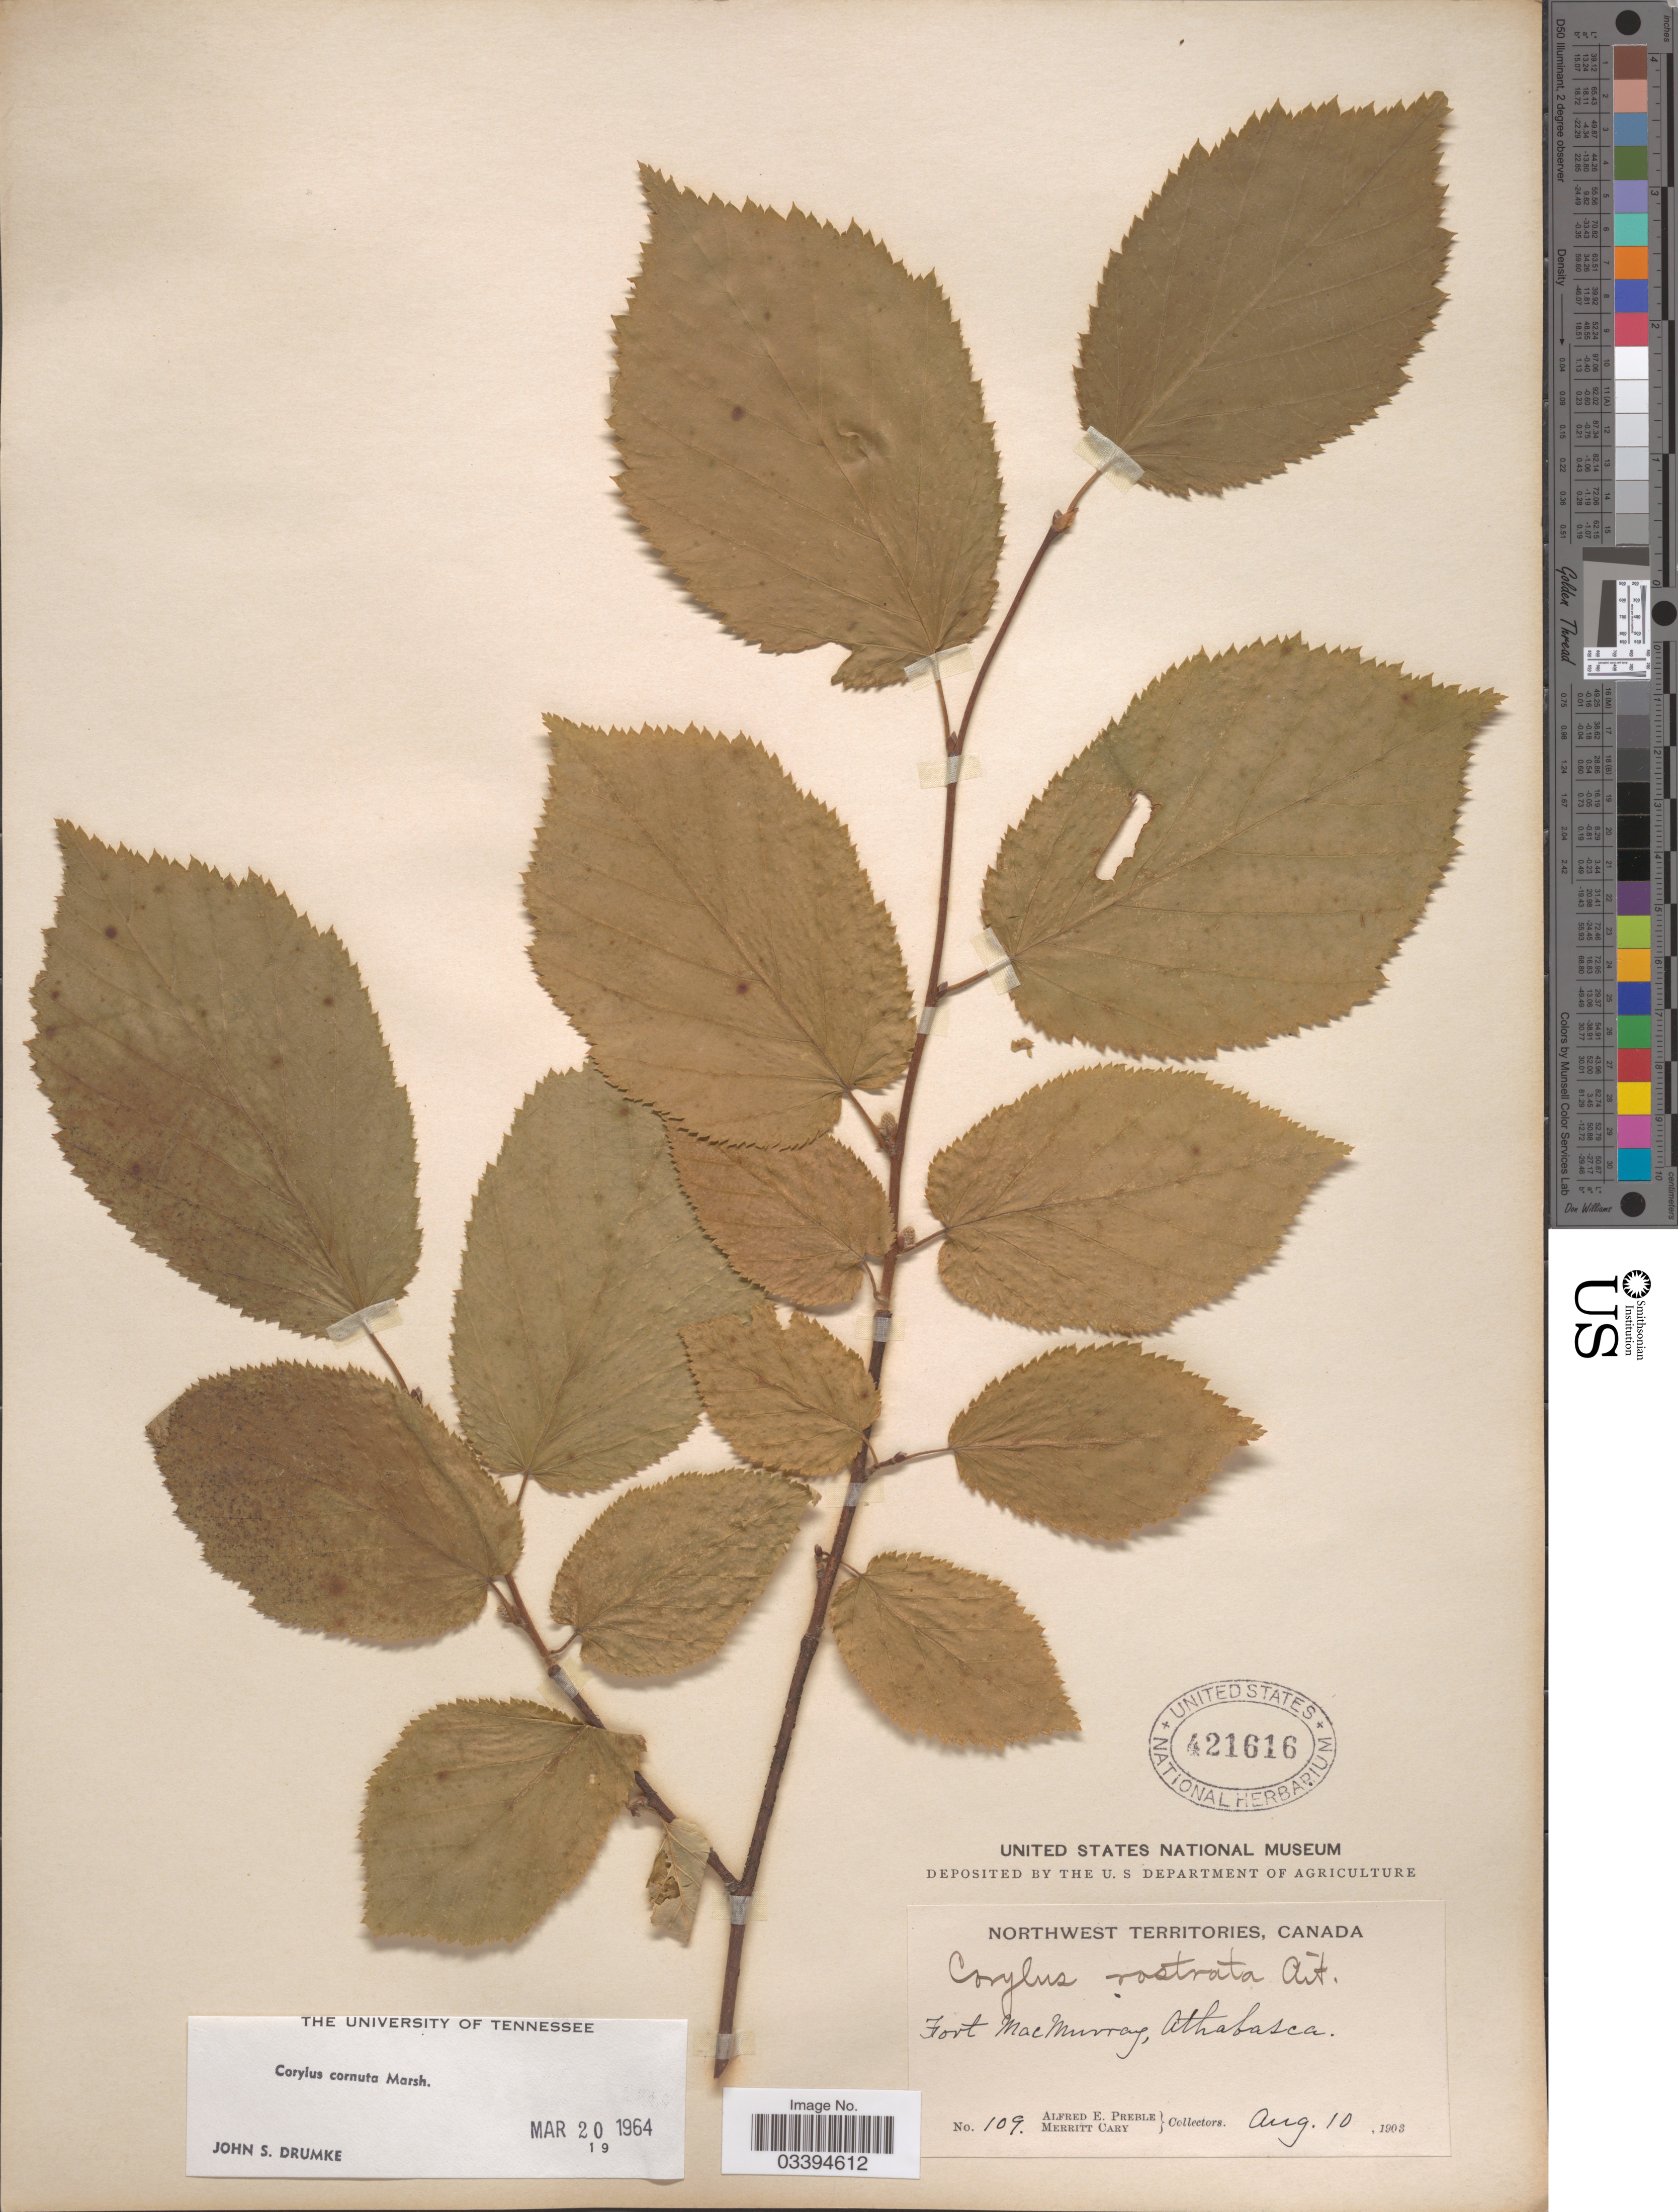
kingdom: Plantae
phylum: Tracheophyta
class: Magnoliopsida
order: Fagales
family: Betulaceae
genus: Corylus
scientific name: Corylus cornuta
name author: Marshall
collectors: A. Preble & M. Cary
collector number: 109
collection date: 1903-08-10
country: Canada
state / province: Northwest Territories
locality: Fort MacMurray, Athabasca.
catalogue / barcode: US 421616